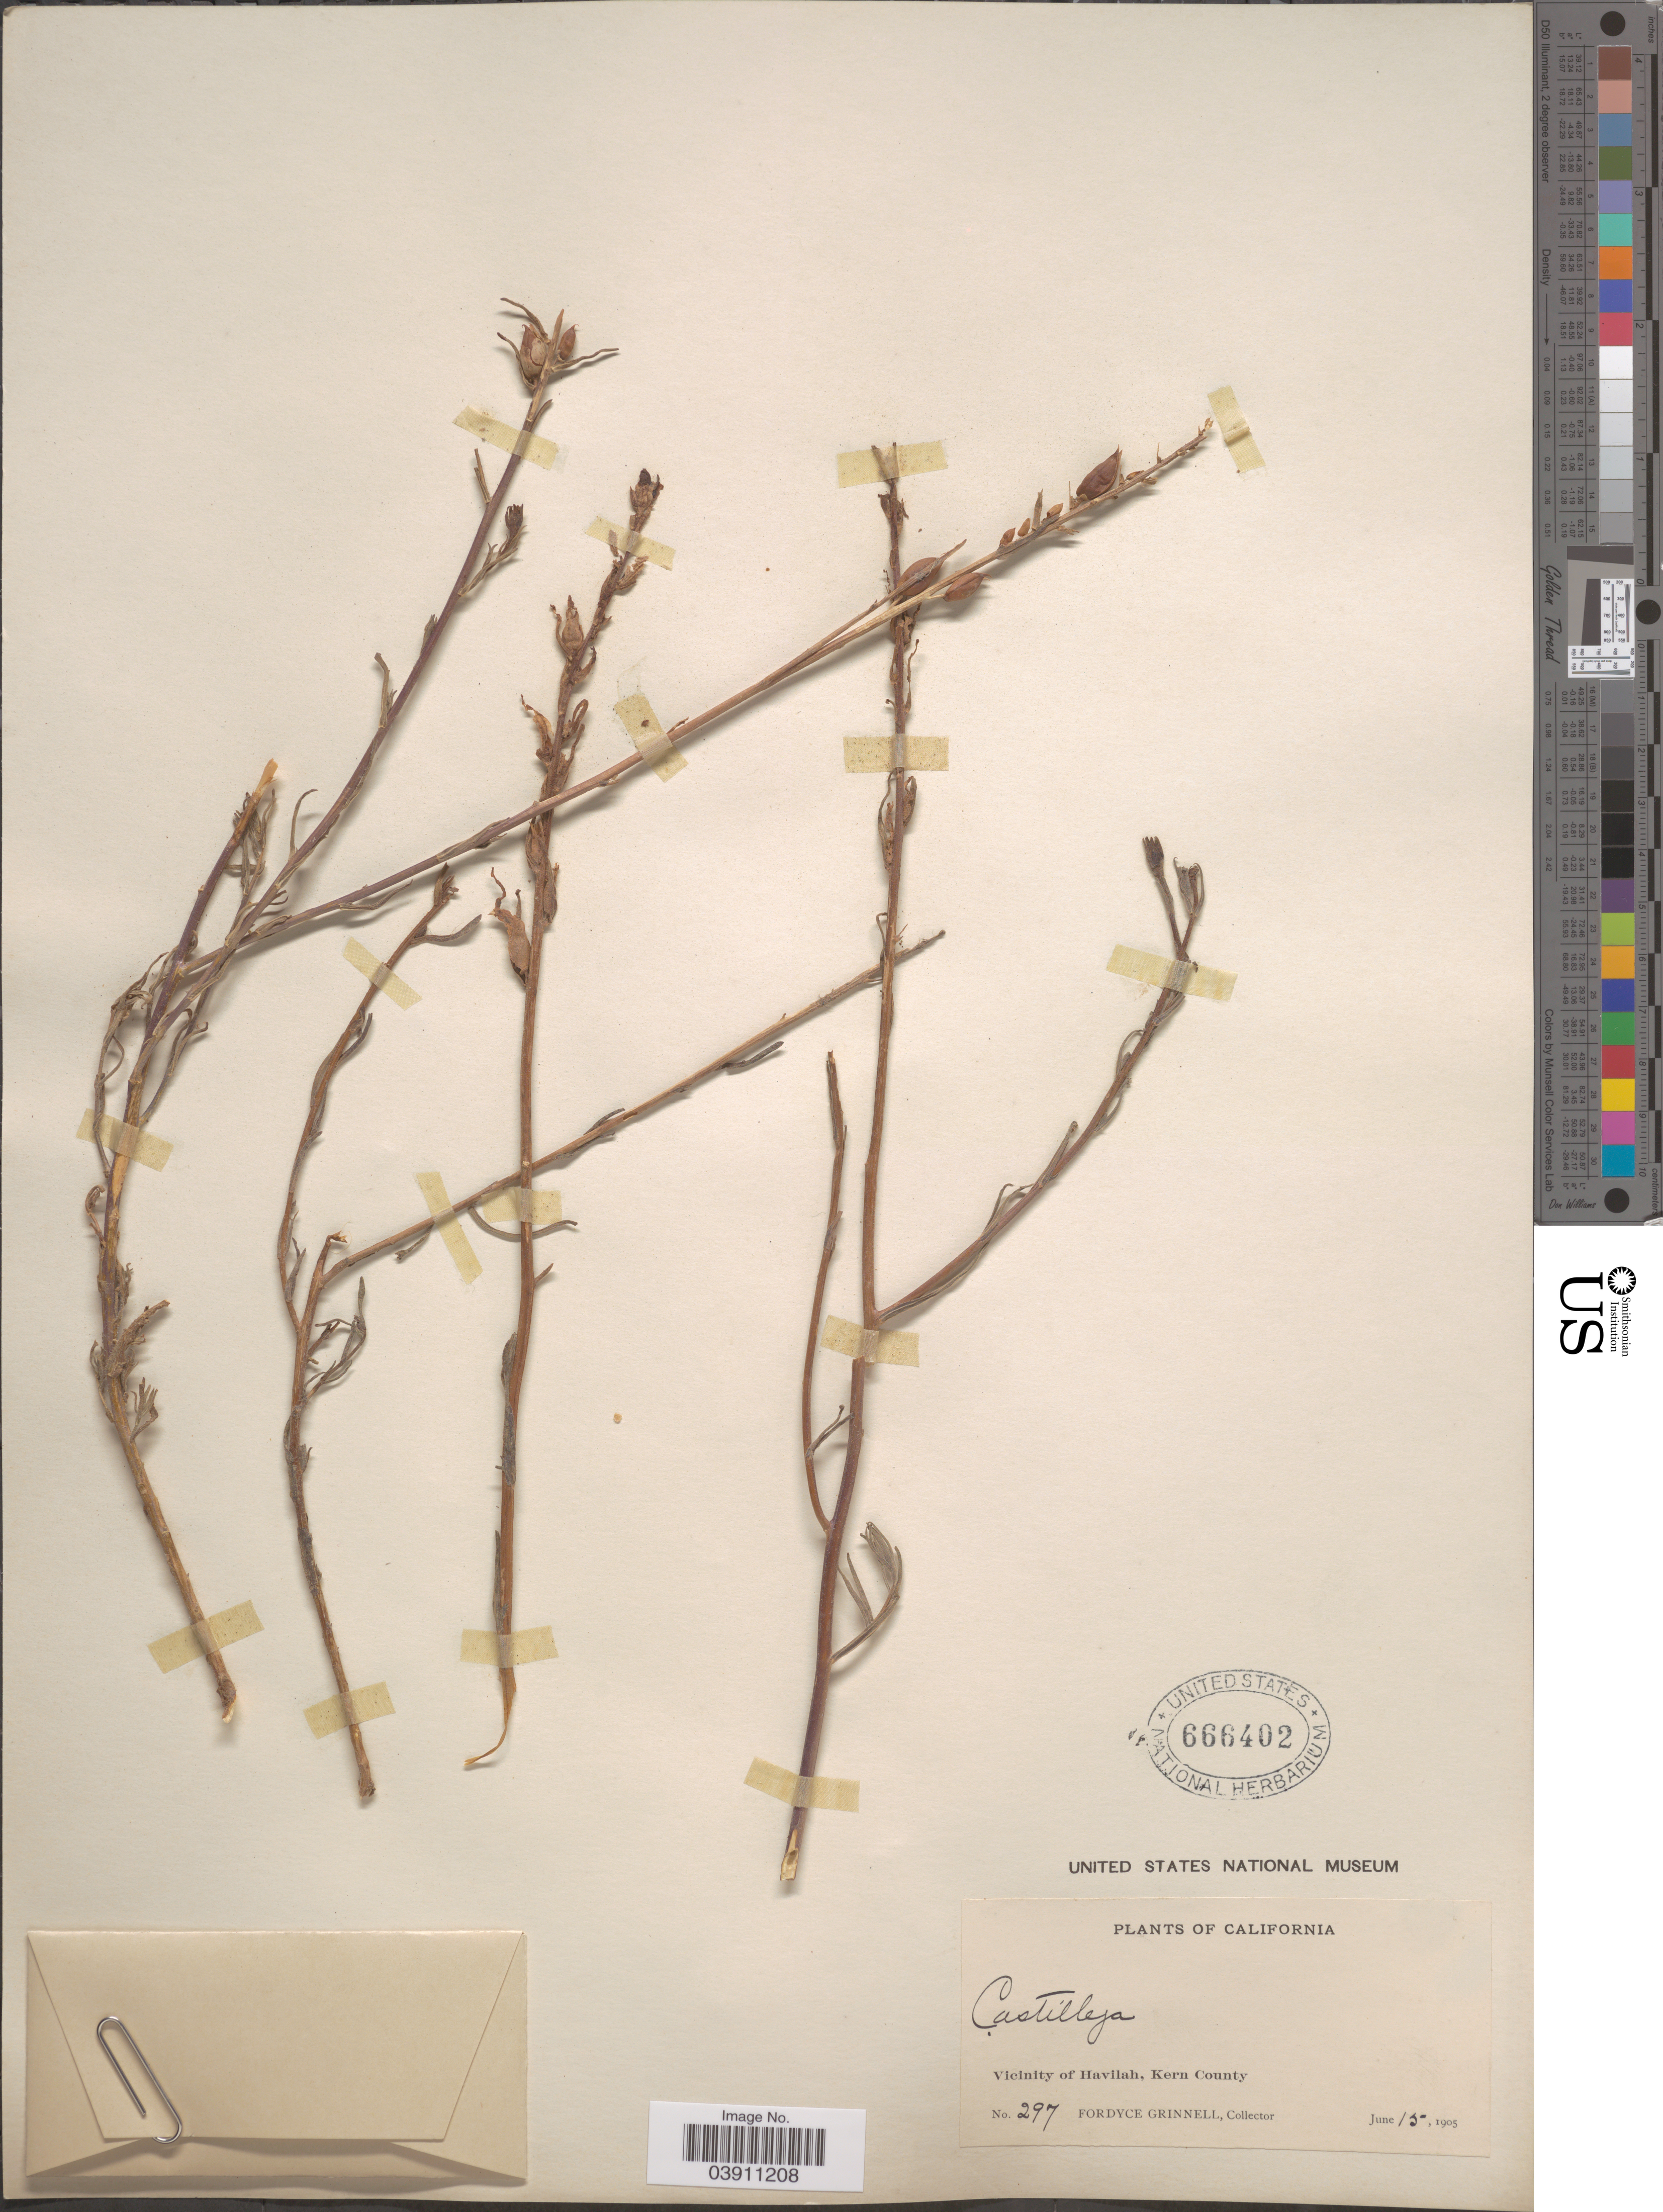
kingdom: Plantae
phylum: Tracheophyta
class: Magnoliopsida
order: Lamiales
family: Orobanchaceae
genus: Castilleja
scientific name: Castilleja affinis subsp. neglecta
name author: (Zeile) T.I. Chuang & Heckard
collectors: F. Grinnell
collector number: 297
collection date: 1905-06-15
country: United States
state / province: California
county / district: Kern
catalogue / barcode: US 666402